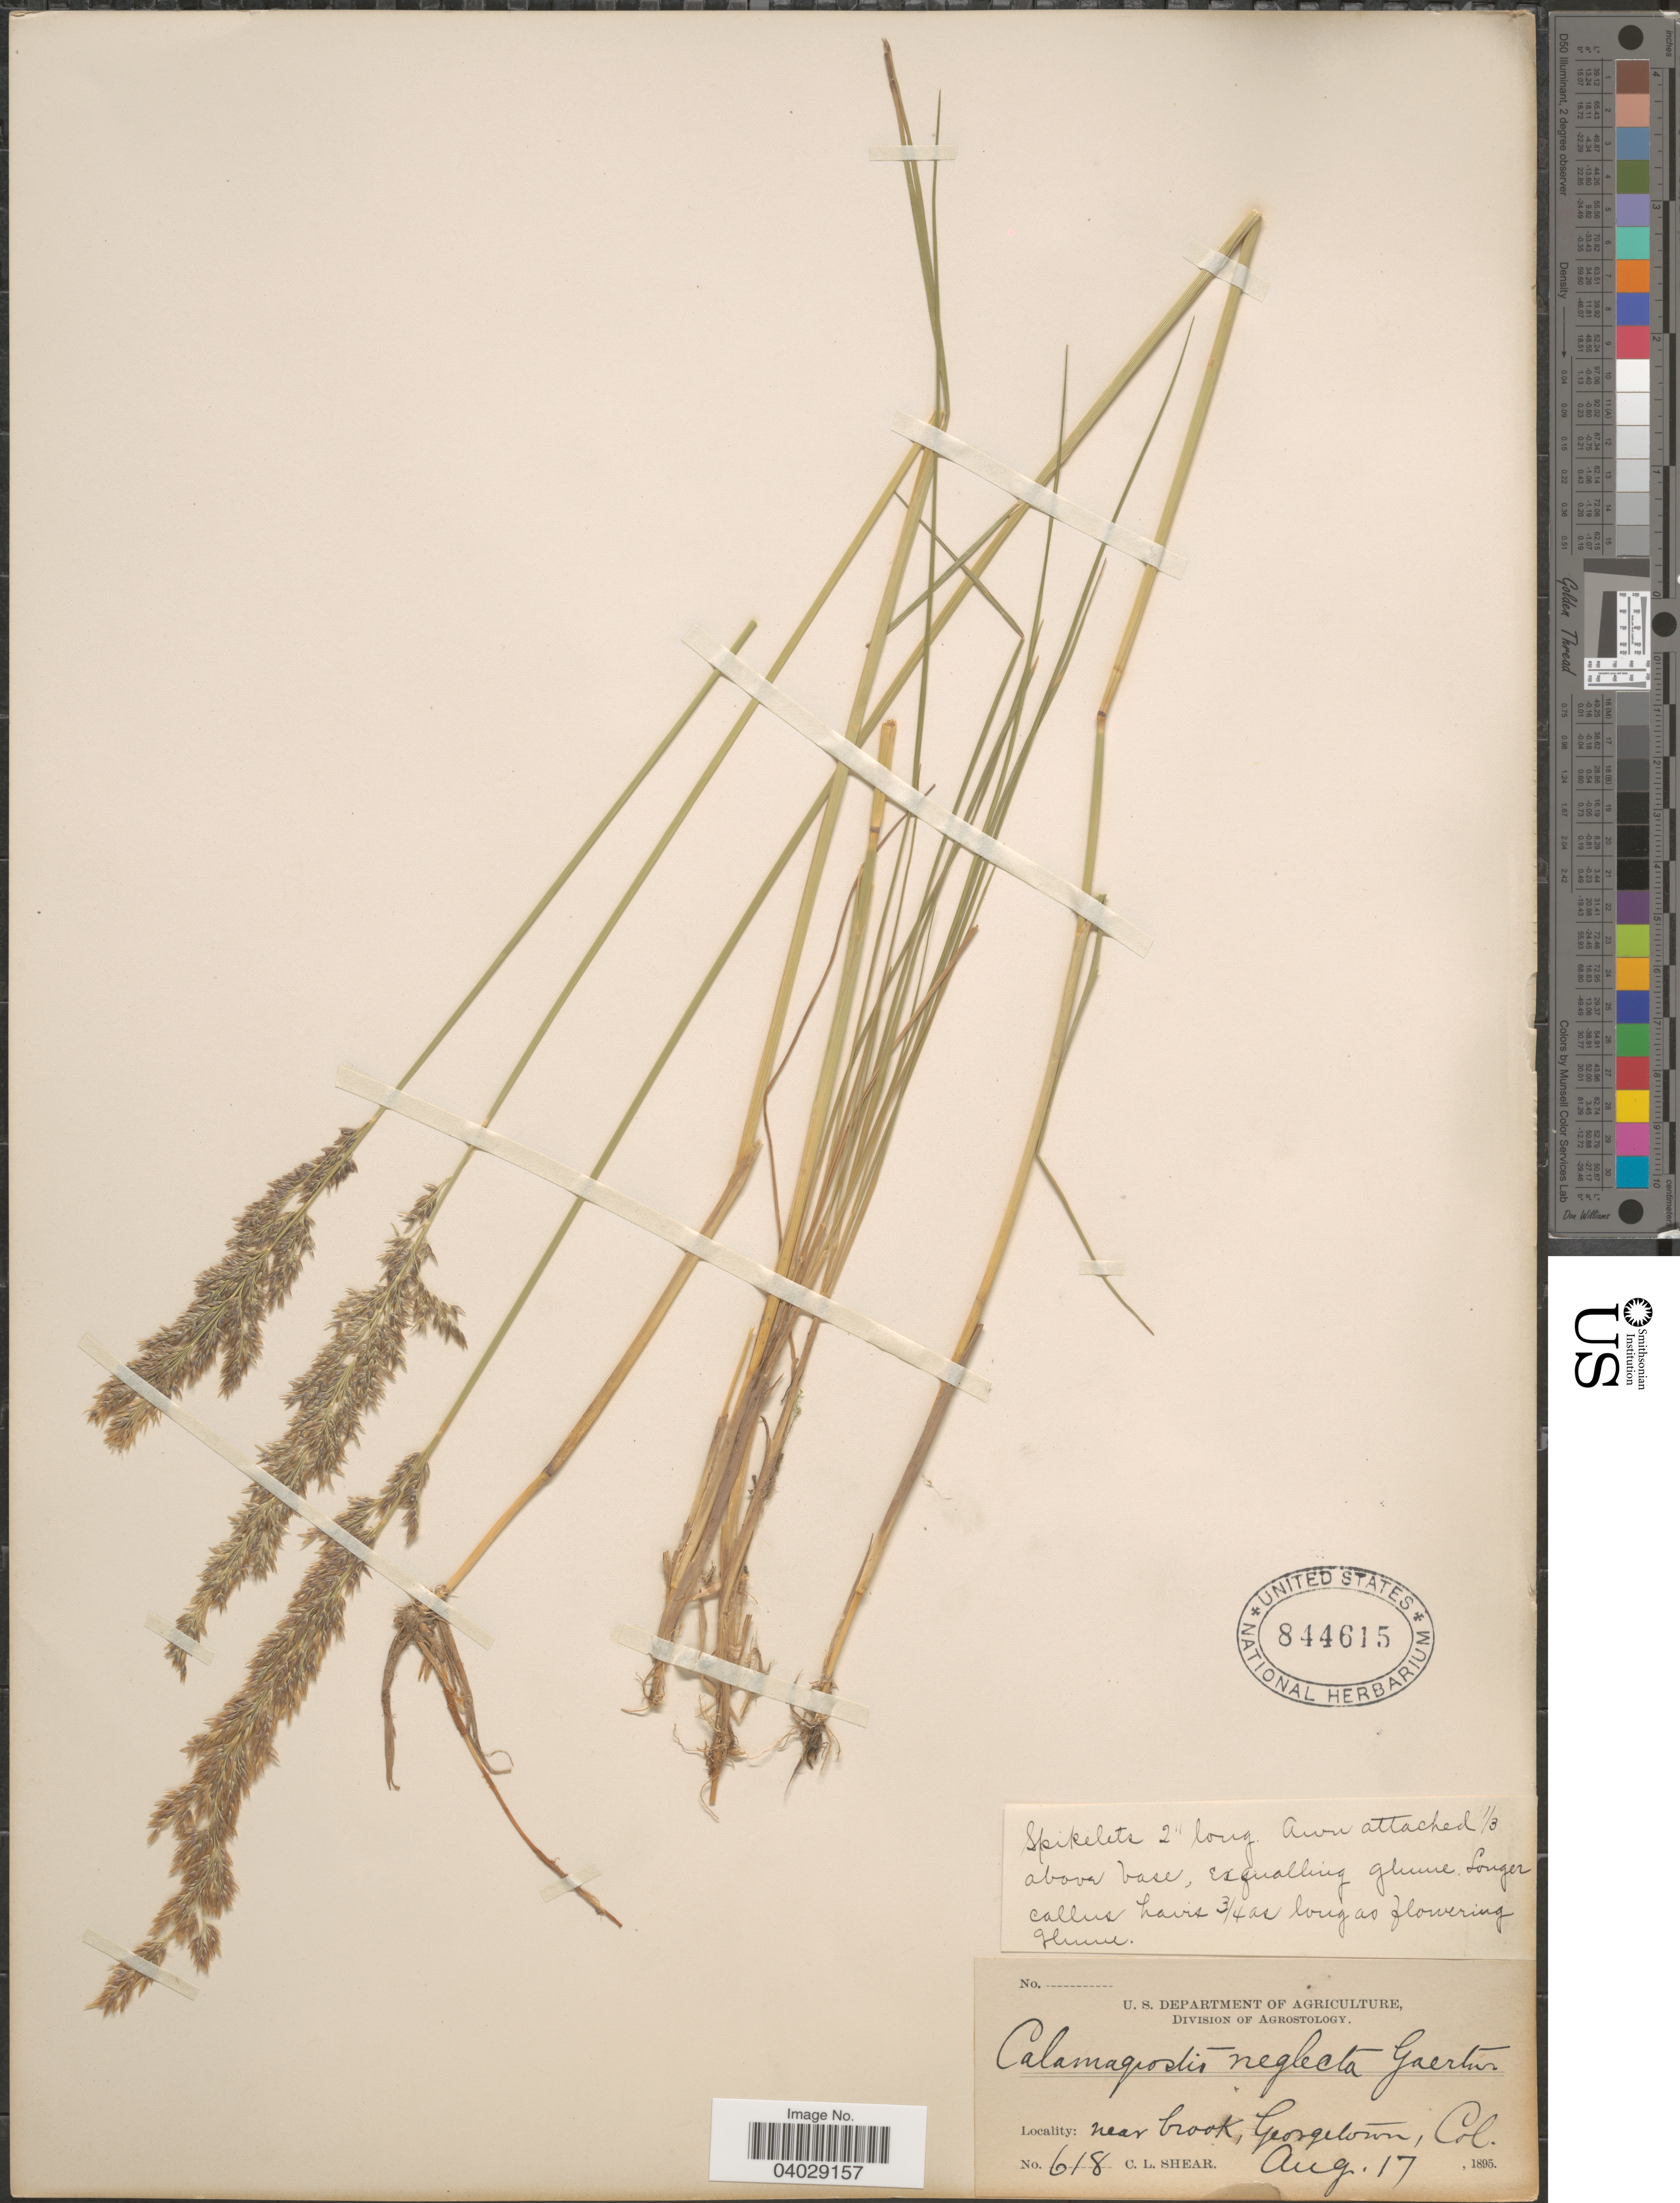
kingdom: Plantae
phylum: Tracheophyta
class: Liliopsida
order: Poales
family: Poaceae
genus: Calamagrostis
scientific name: Calamagrostis neglecta (Ehrh.) Gaertner et al.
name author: (Ehrhart) G. Gaertn. et al.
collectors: C. L. Shear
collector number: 618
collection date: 1895-08-17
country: United States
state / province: Colorado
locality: Near brook, Georgetown.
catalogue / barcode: US 844615